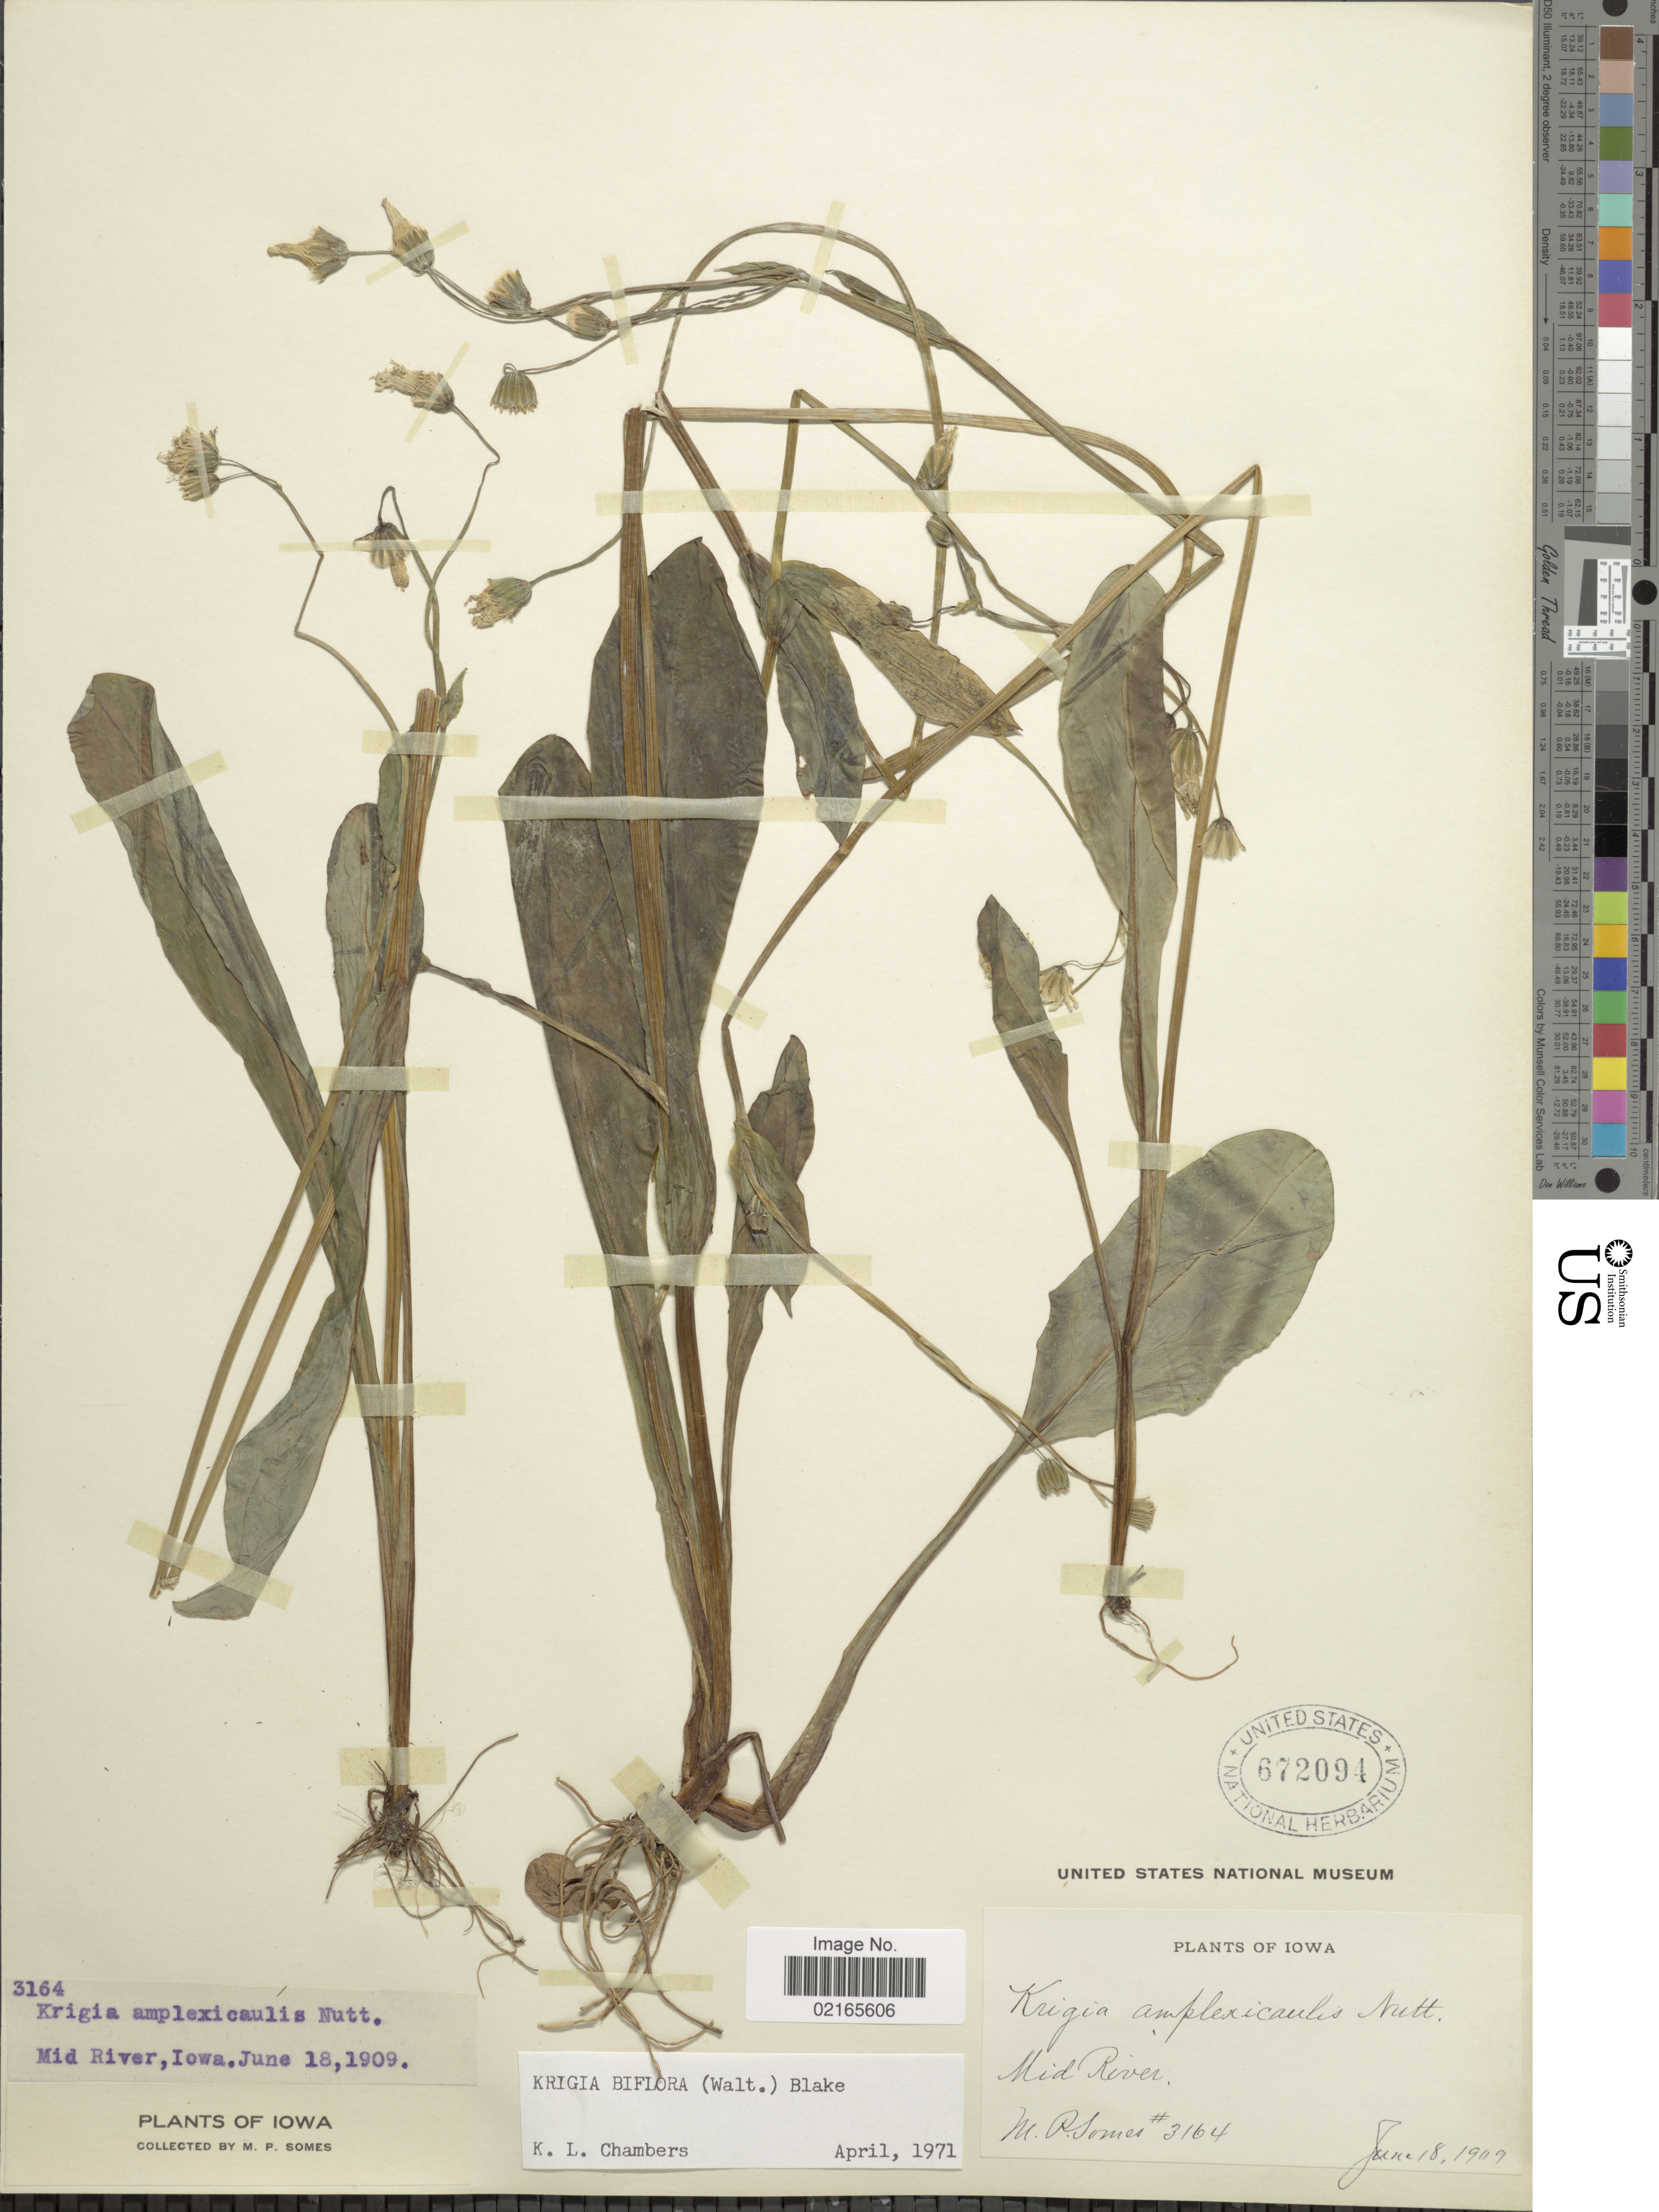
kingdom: Plantae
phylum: Tracheophyta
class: Magnoliopsida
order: Asterales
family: Asteraceae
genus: Krigia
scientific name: Krigia biflora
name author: (Walter) S.F. Blake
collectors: M. Somes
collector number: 3164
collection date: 1909-06-18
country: United States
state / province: Iowa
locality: Mid River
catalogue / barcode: US 672094